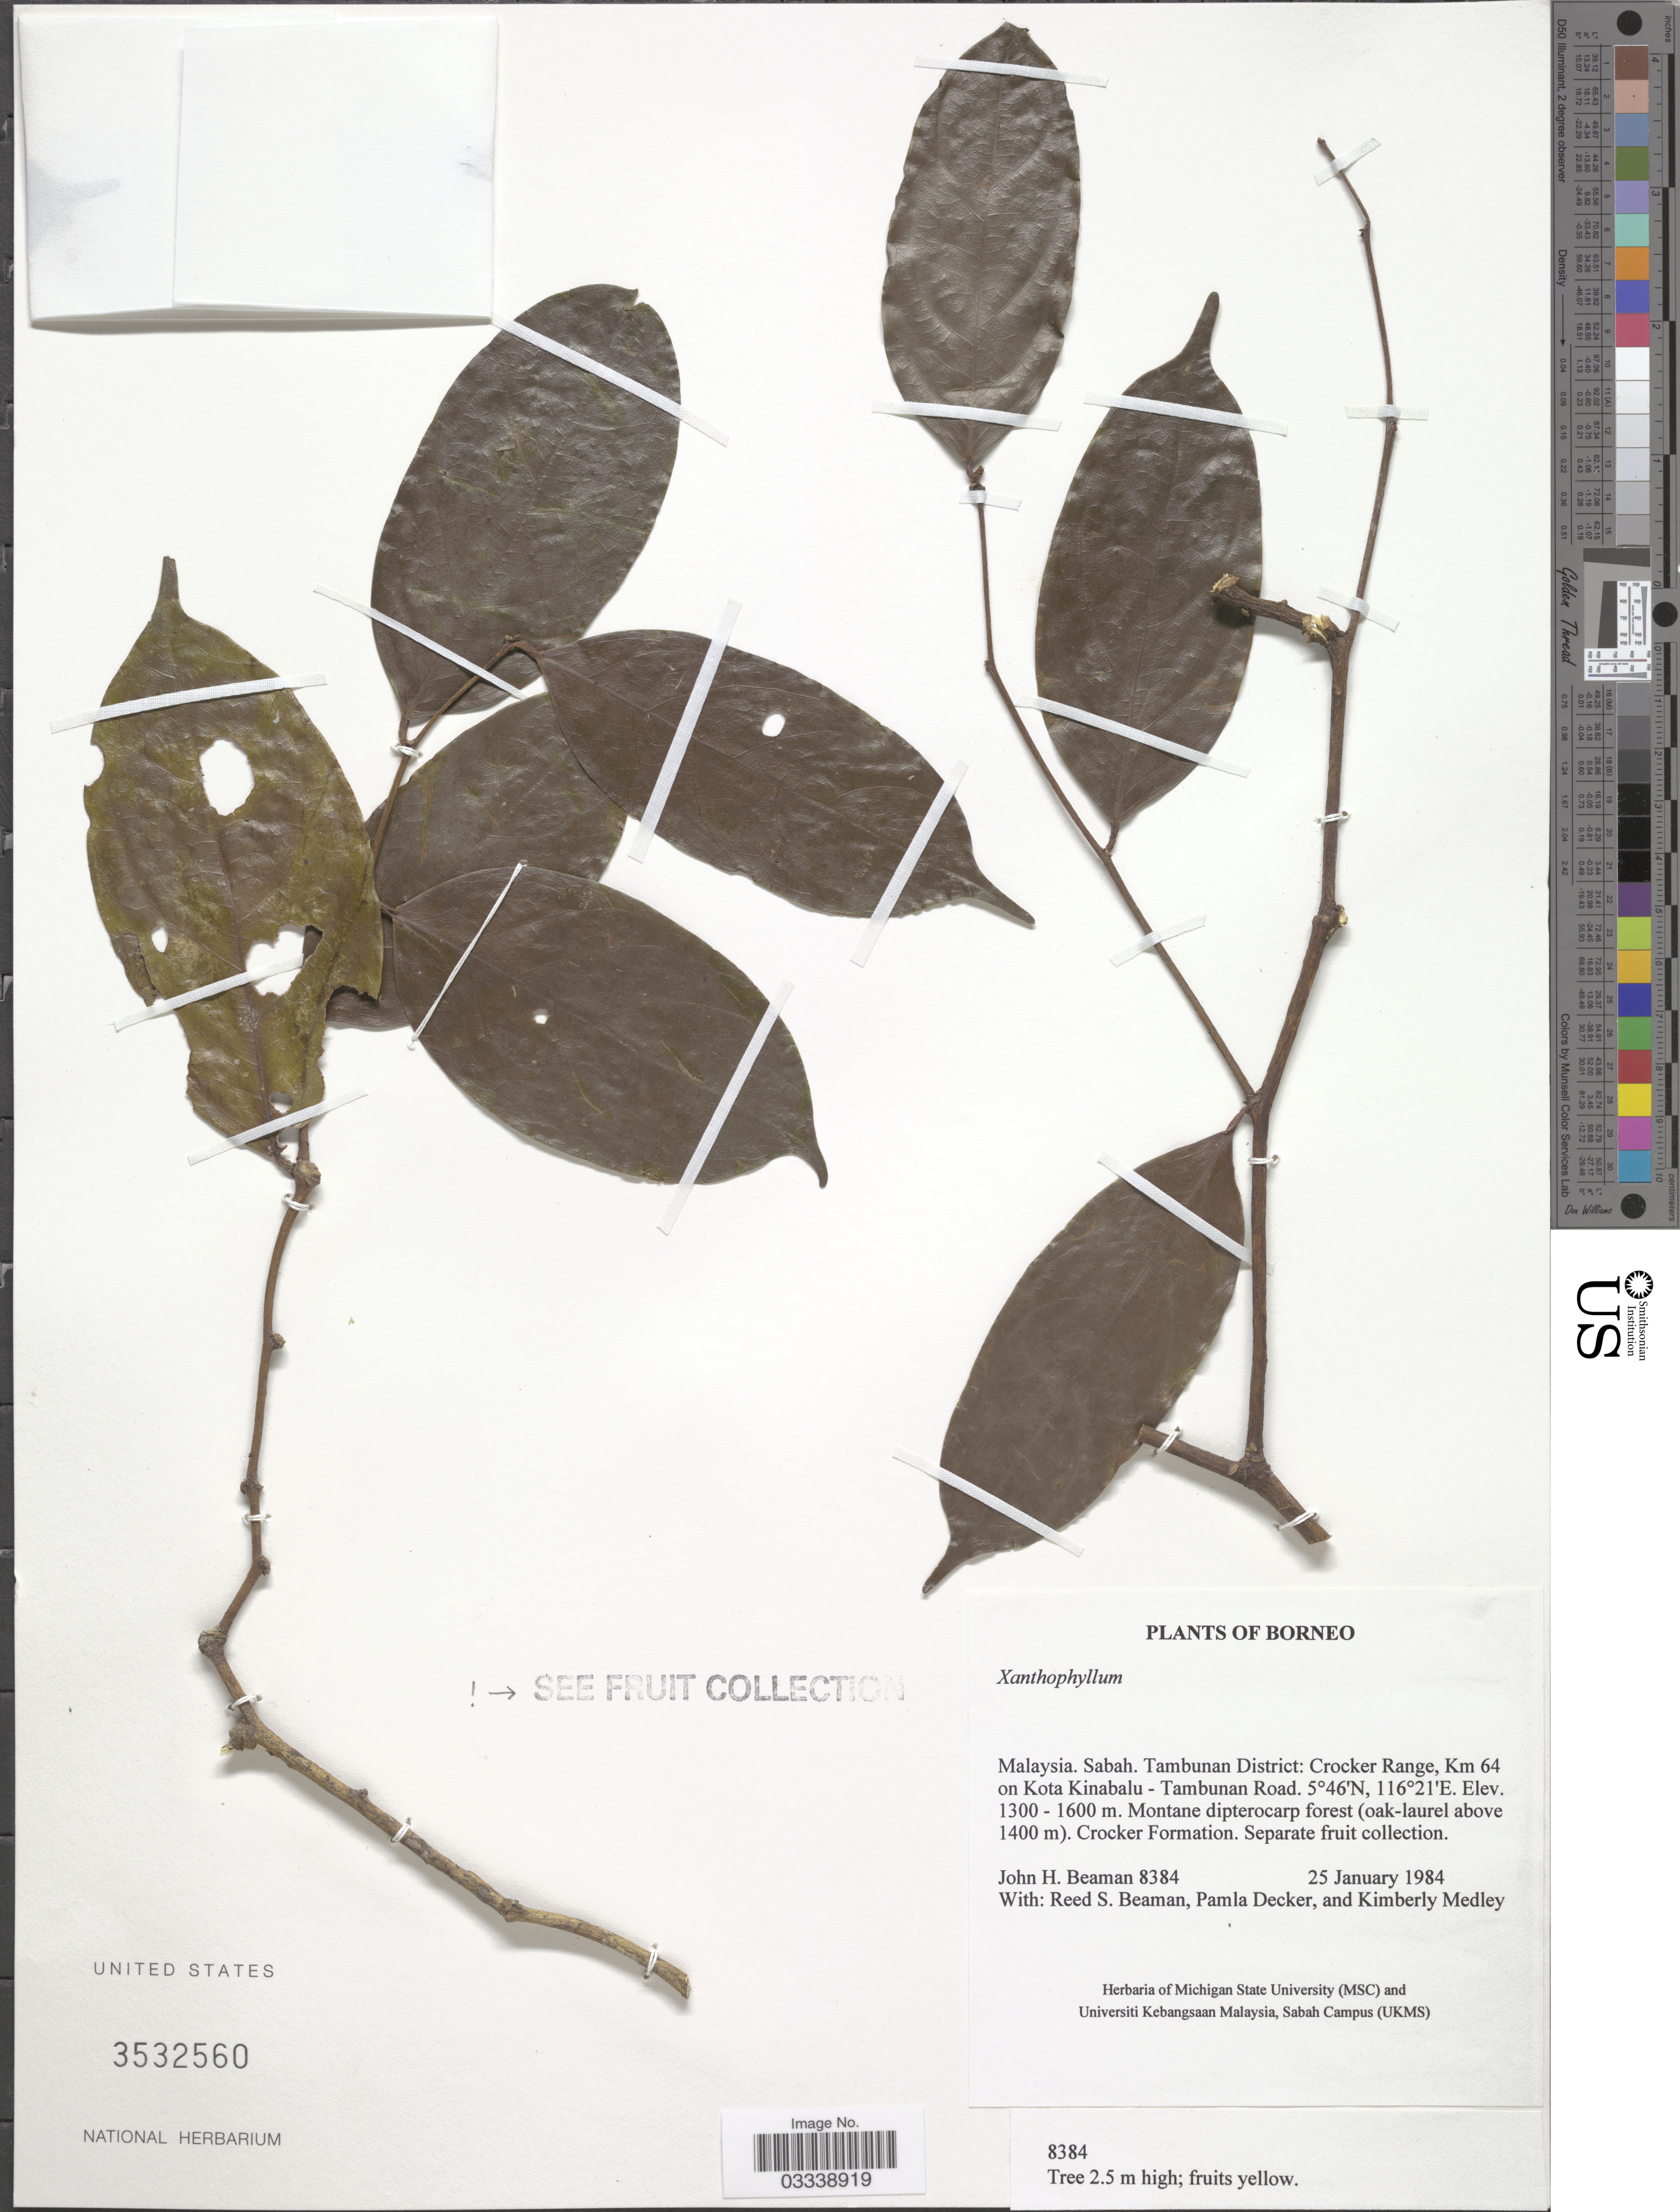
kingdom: Plantae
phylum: Tracheophyta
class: Magnoliopsida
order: Fabales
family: Polygalaceae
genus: Xanthophyllum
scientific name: Xanthophyllum sp.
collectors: J. H. Beaman, R. S. Beaman, P. Decker & K. Medley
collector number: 8384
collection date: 1984-01-25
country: Malaysia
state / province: Sabah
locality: Tambunan District; Crocker Range, Km 64 on Kota Kinabalu - Tambunan Road. Montane diptercarp forest (oak-laurel above 1400m). Crocker Formation.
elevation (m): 1300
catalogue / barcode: US 3532560